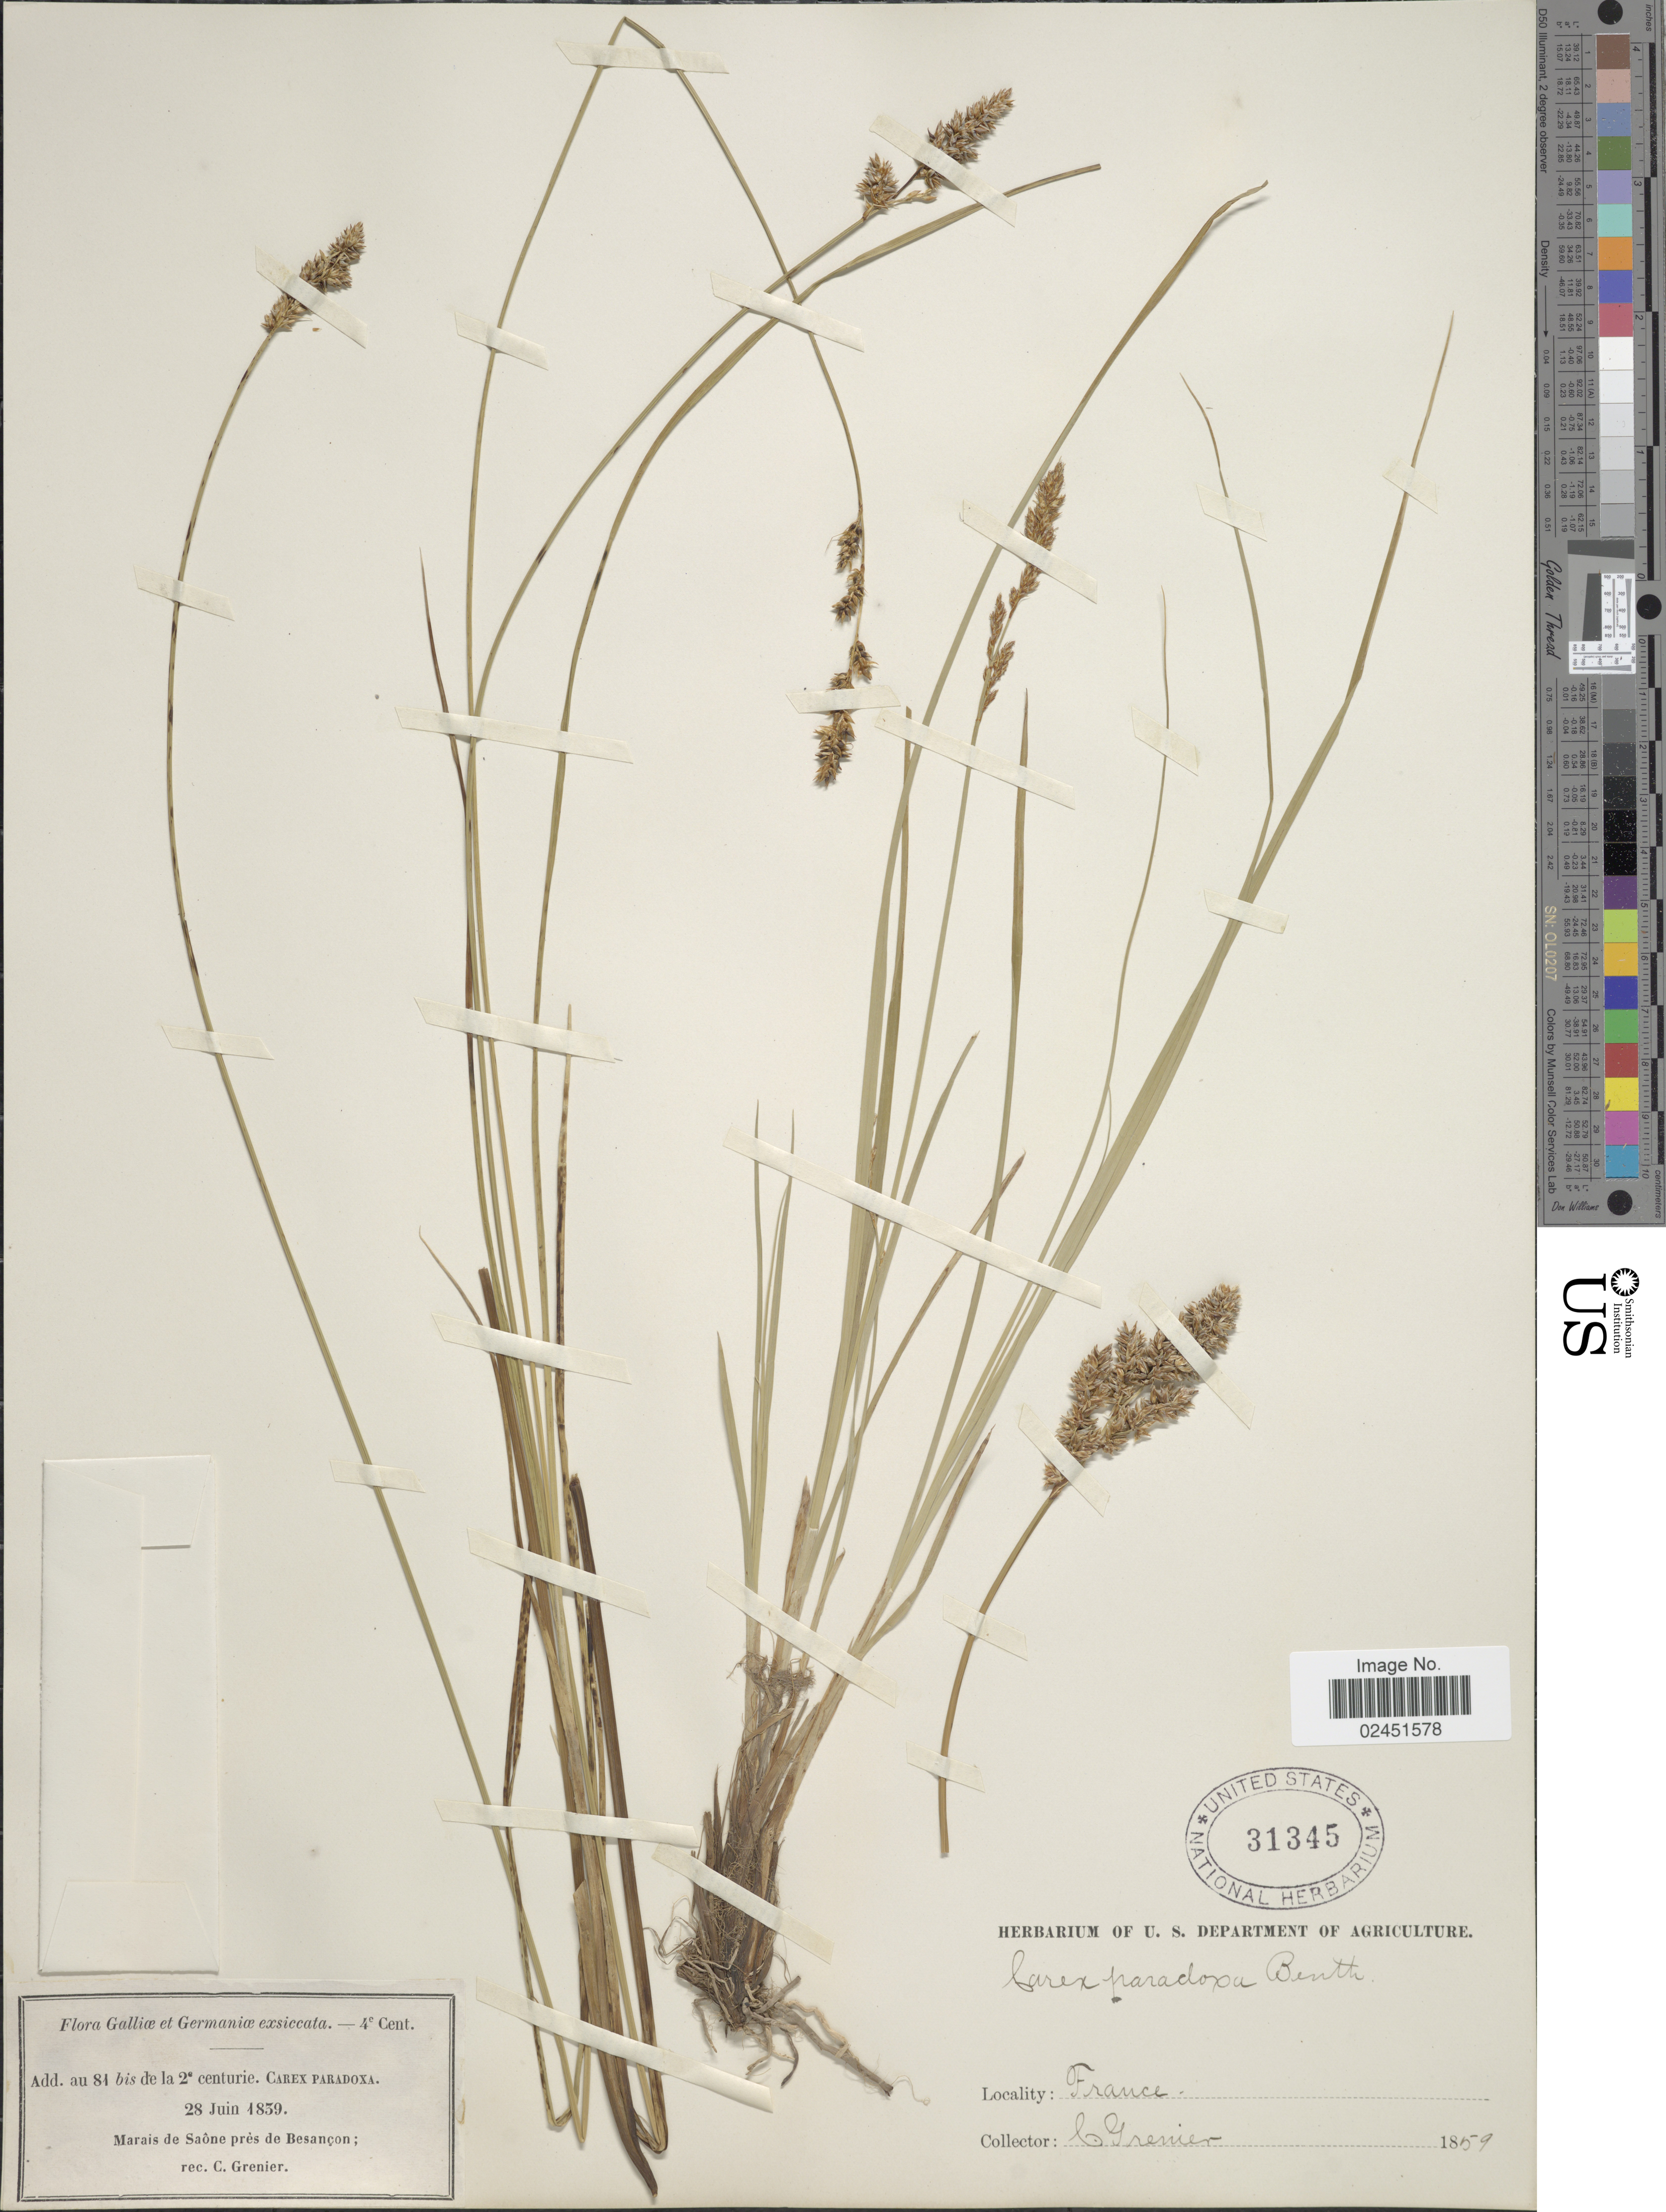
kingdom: Plantae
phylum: Tracheophyta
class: Liliopsida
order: Poales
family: Cyperaceae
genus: Carex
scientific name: Carex appropinquata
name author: Schumach.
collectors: Grenier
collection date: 1859-06-28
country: France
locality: Marais de Saone pres de Besancom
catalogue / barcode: US 31345